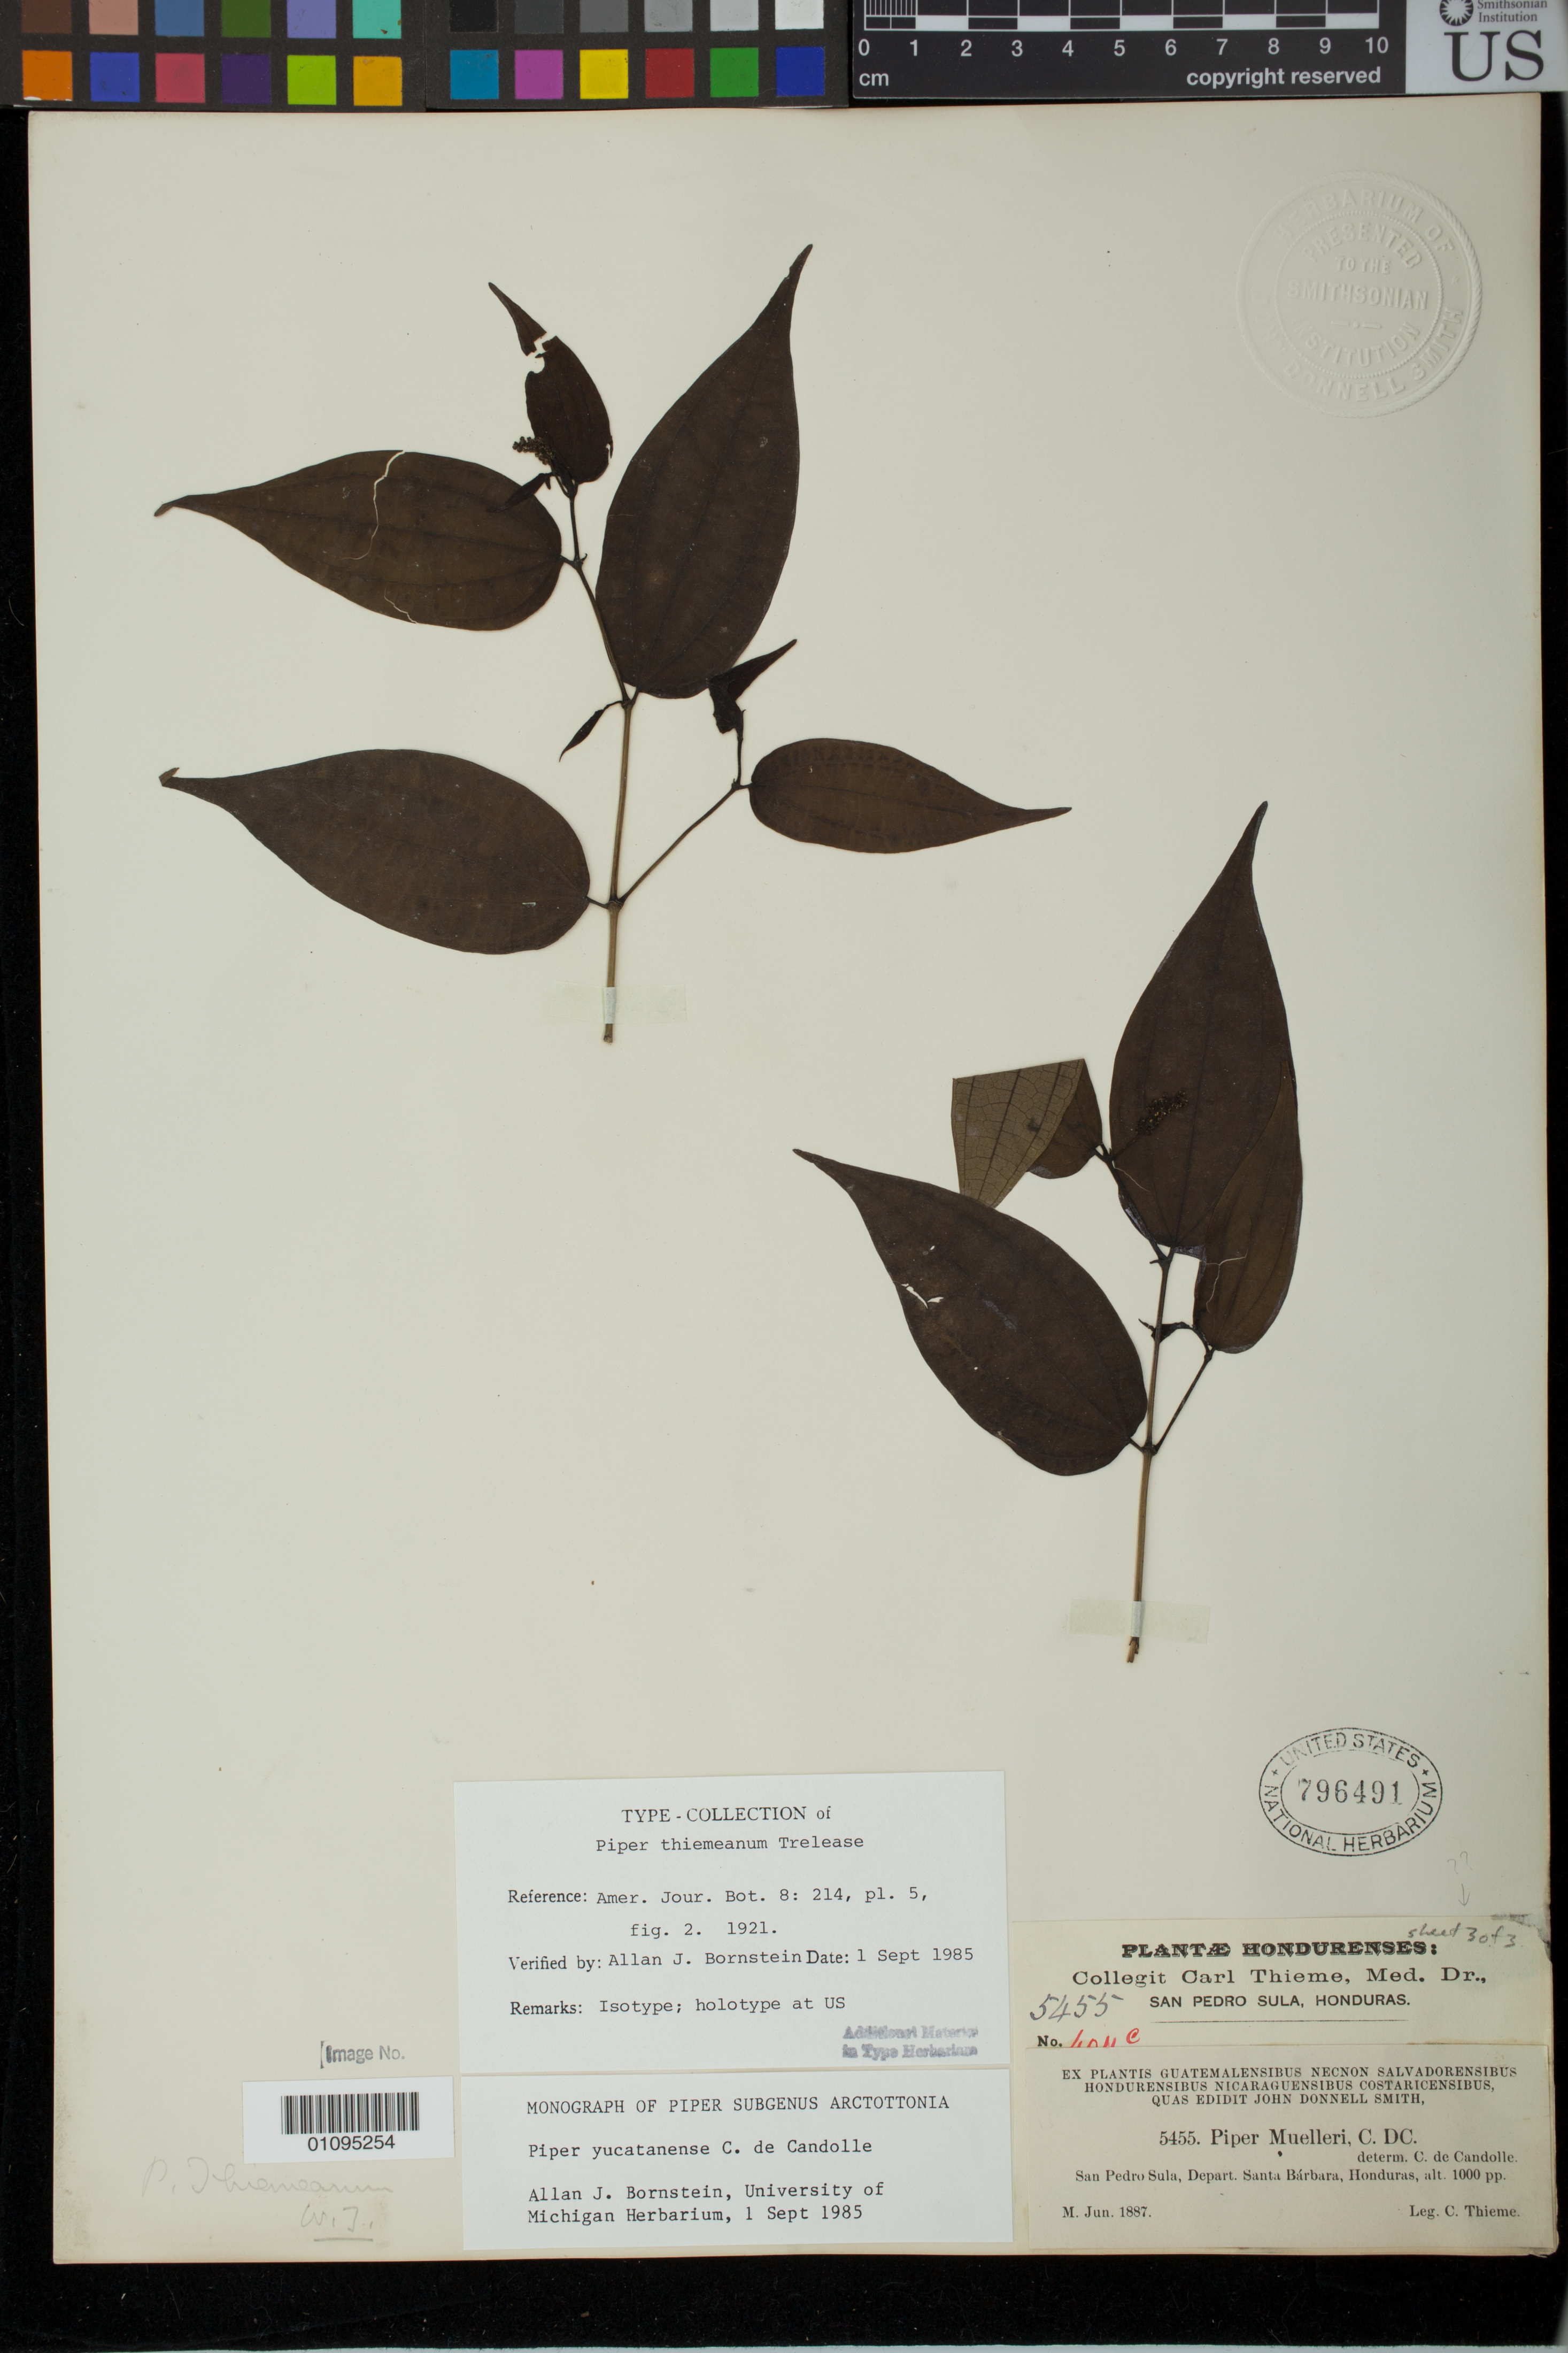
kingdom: Plantae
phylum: Tracheophyta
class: Magnoliopsida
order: Piperales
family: Piperaceae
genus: Piper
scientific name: Piper thiemeanum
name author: Trel.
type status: Isotype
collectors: C. Thieme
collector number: J.D.S. 5455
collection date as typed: Jun 1887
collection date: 1887-06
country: Honduras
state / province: Cortés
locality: San Pedro Sula, Depart. Santa Bárbara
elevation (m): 305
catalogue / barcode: US 796491